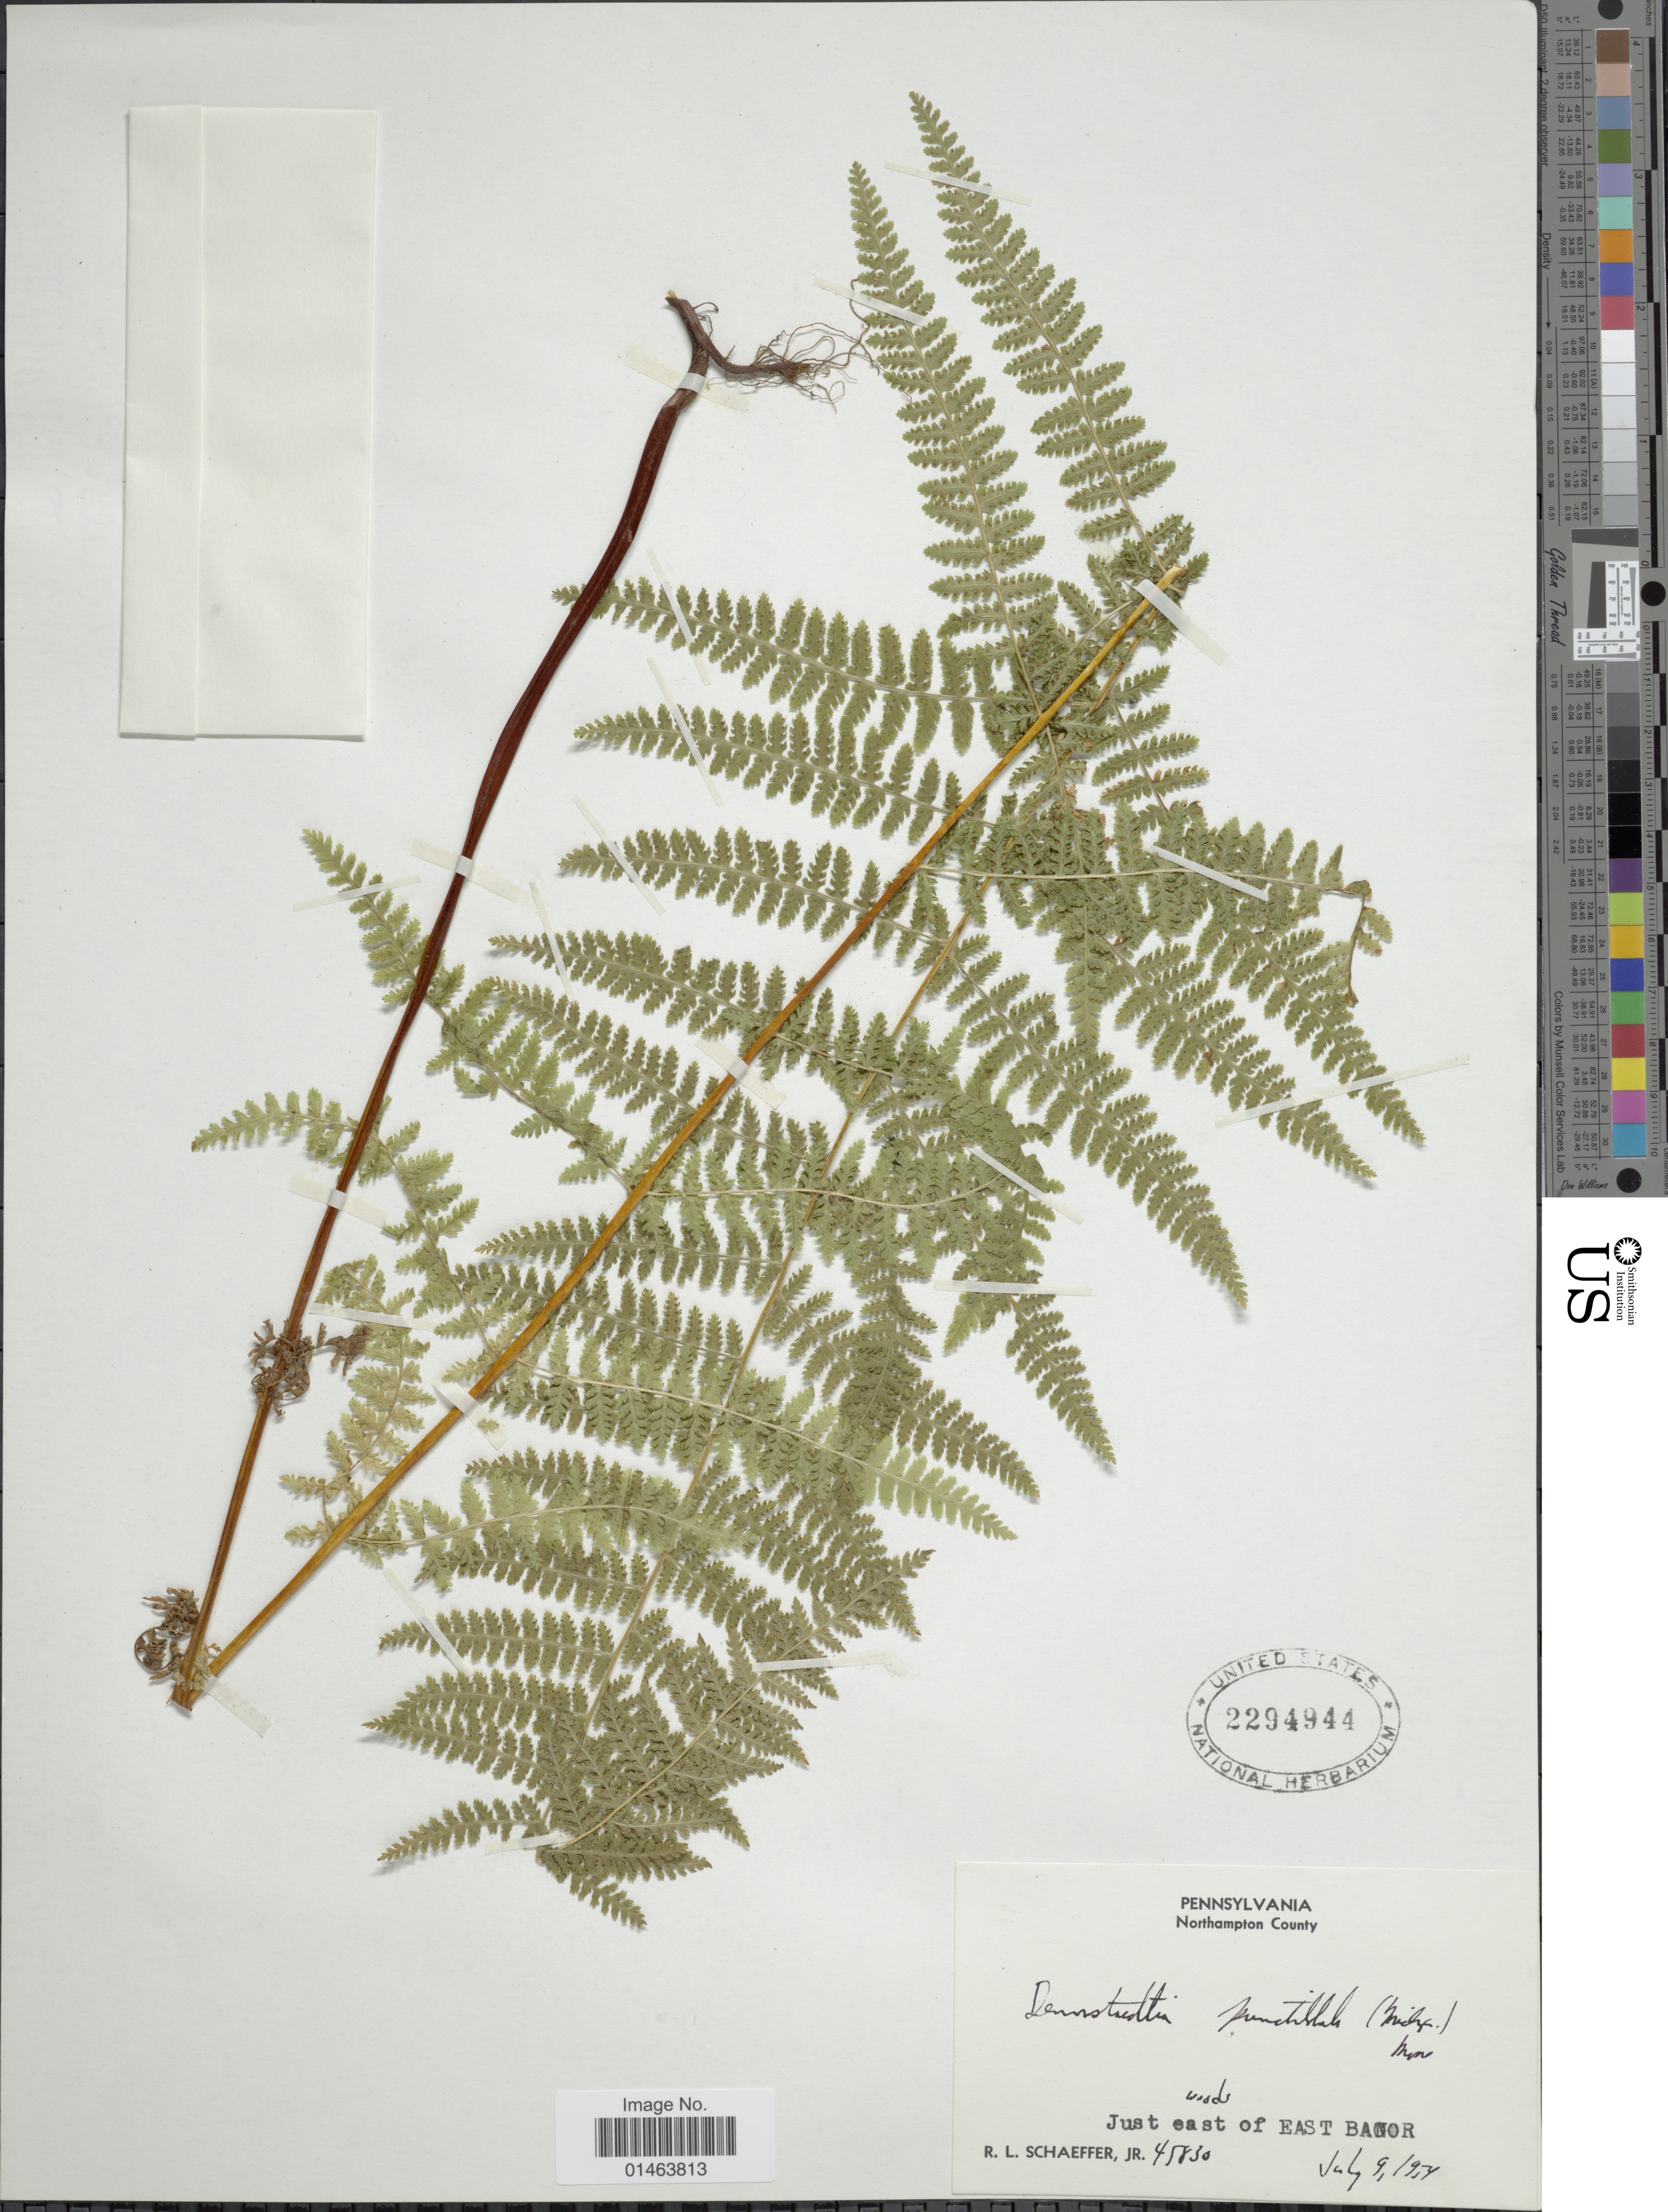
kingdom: Plantae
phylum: Tracheophyta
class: Polypodiopsida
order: Polypodiales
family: Dennstaedtiaceae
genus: Dennstaedtia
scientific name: Dennstaedtia punctilobula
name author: (Michx.) T. Moore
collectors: R. Schaeffer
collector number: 45830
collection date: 1939-07-09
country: United States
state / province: Pennsylvania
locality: Pennsylvania, Northampton County. just east of East Bagor.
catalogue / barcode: US 2294944